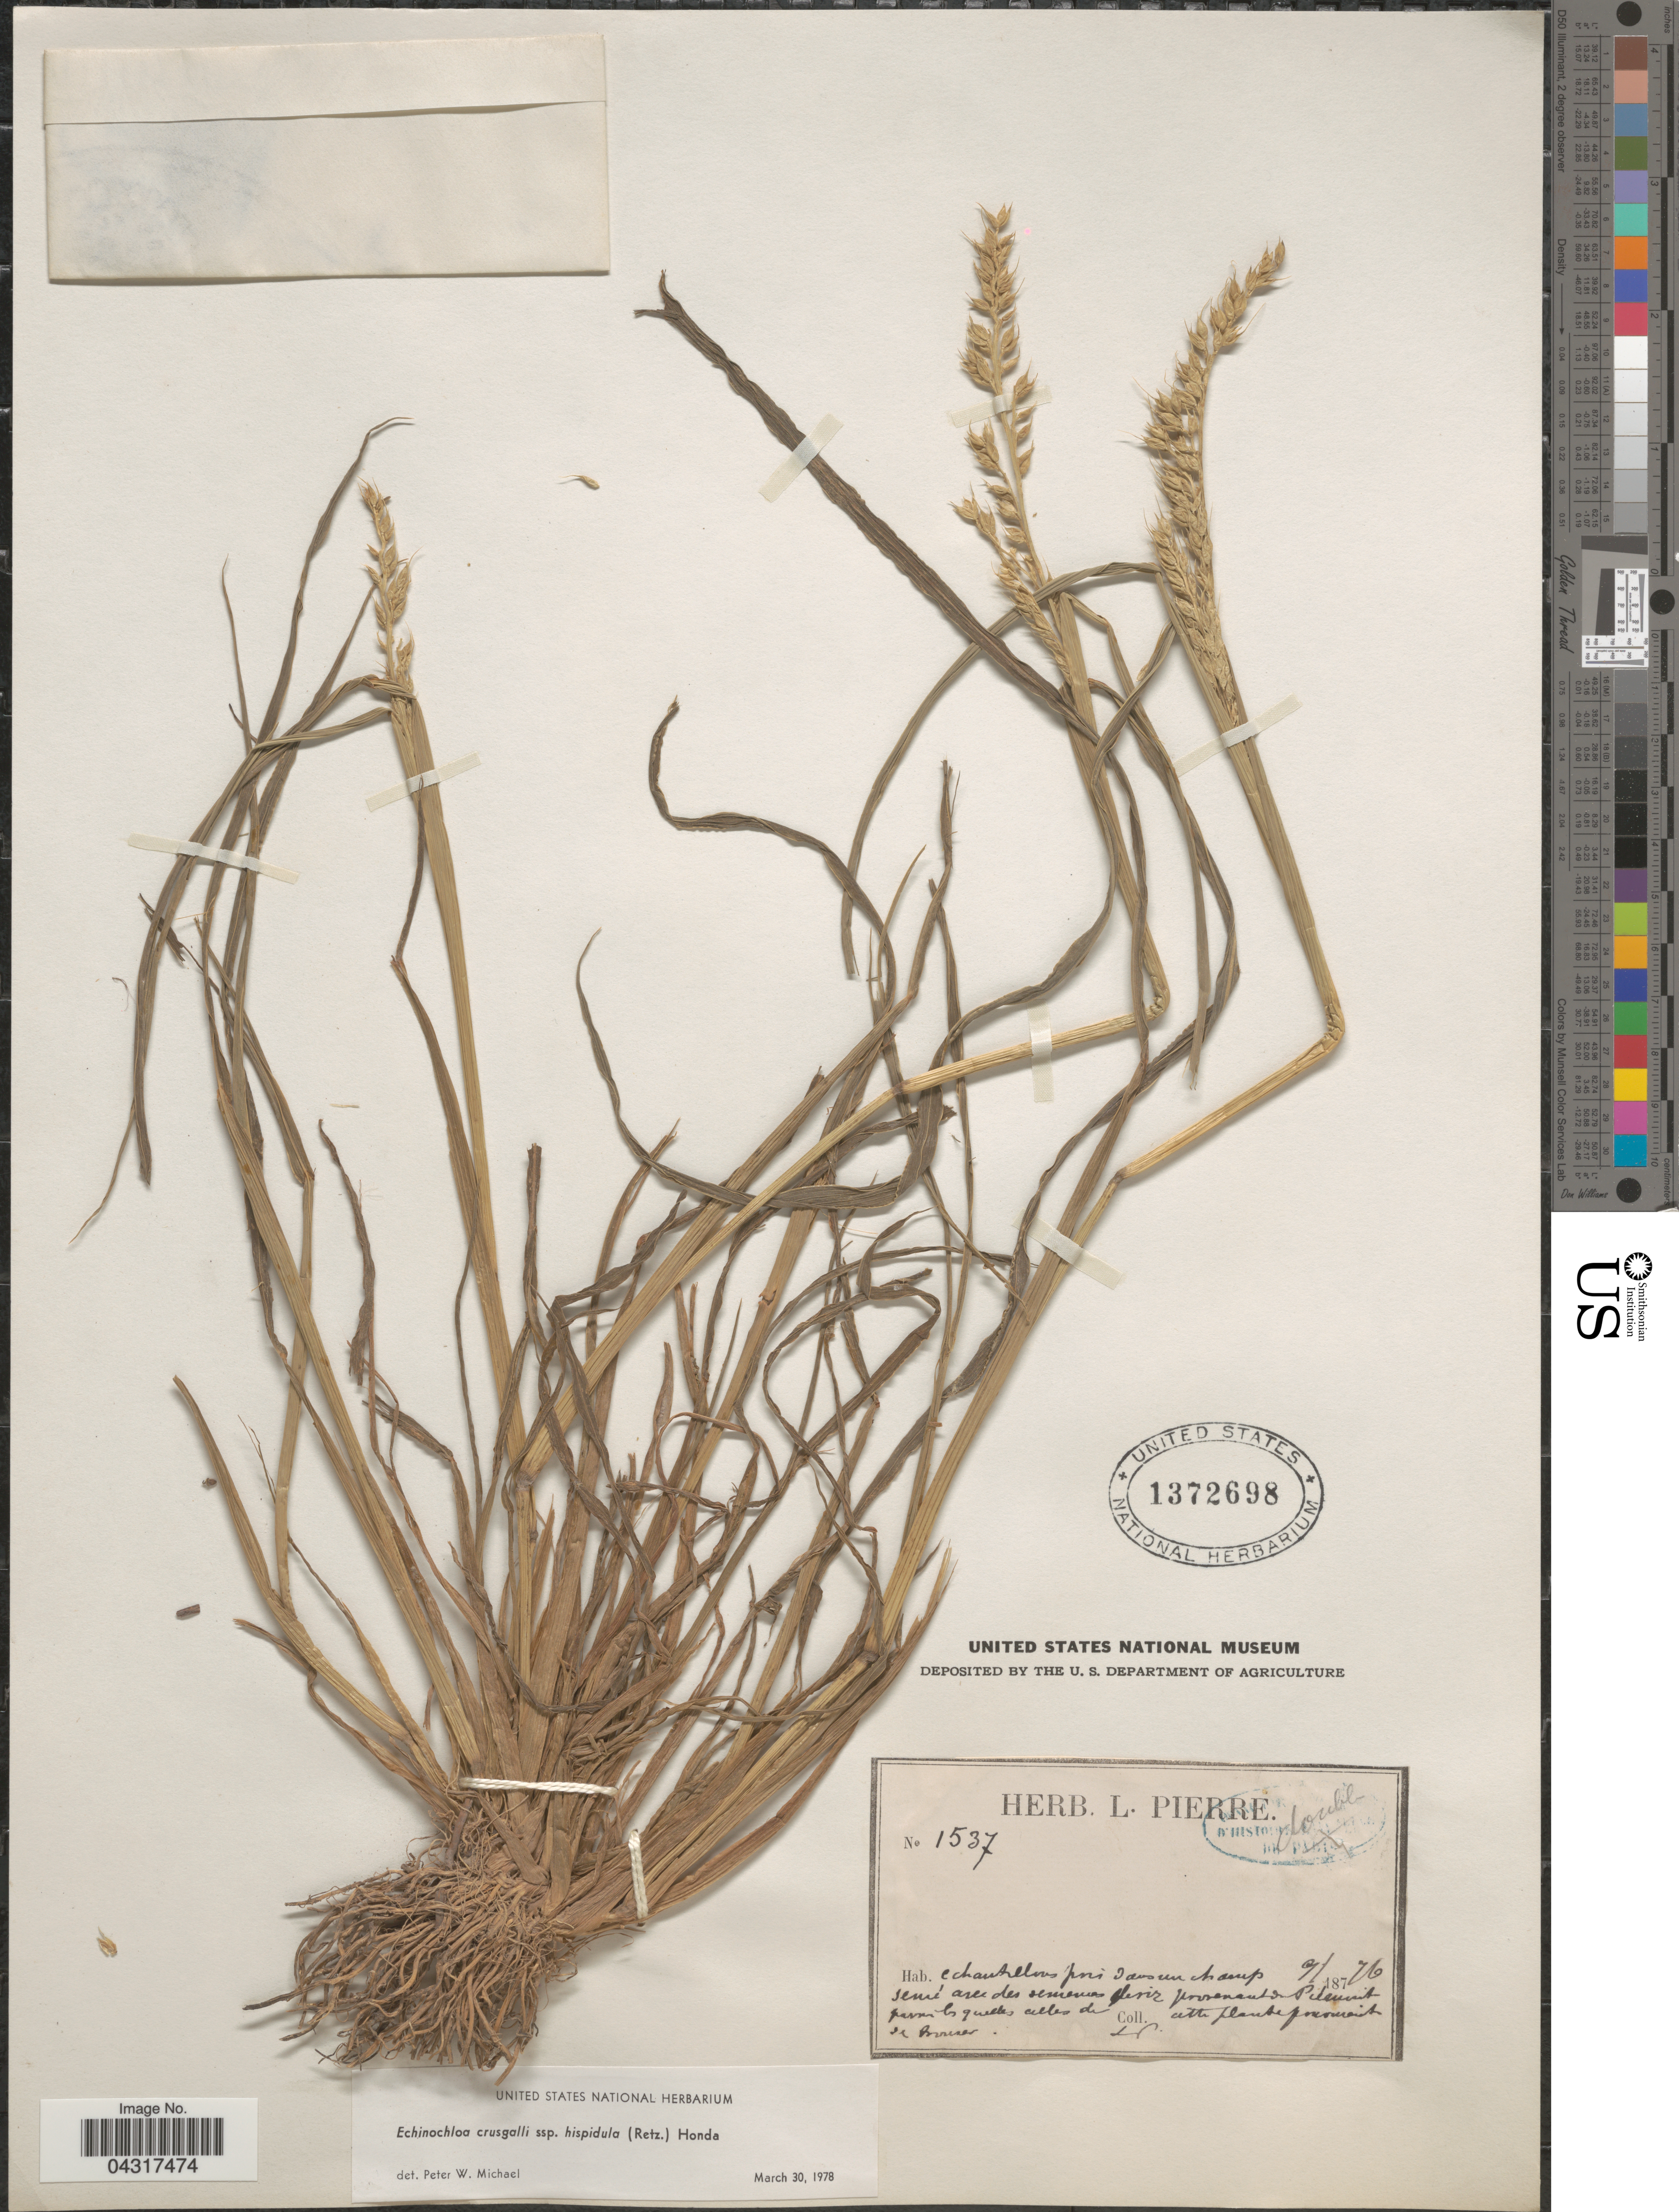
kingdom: Plantae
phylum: Tracheophyta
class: Liliopsida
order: Poales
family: Poaceae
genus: Echinochloa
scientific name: Echinochloa oryzoides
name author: (Ard.) Fritsch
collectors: L. Pierre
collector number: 1537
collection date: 1876-09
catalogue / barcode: US 1372698